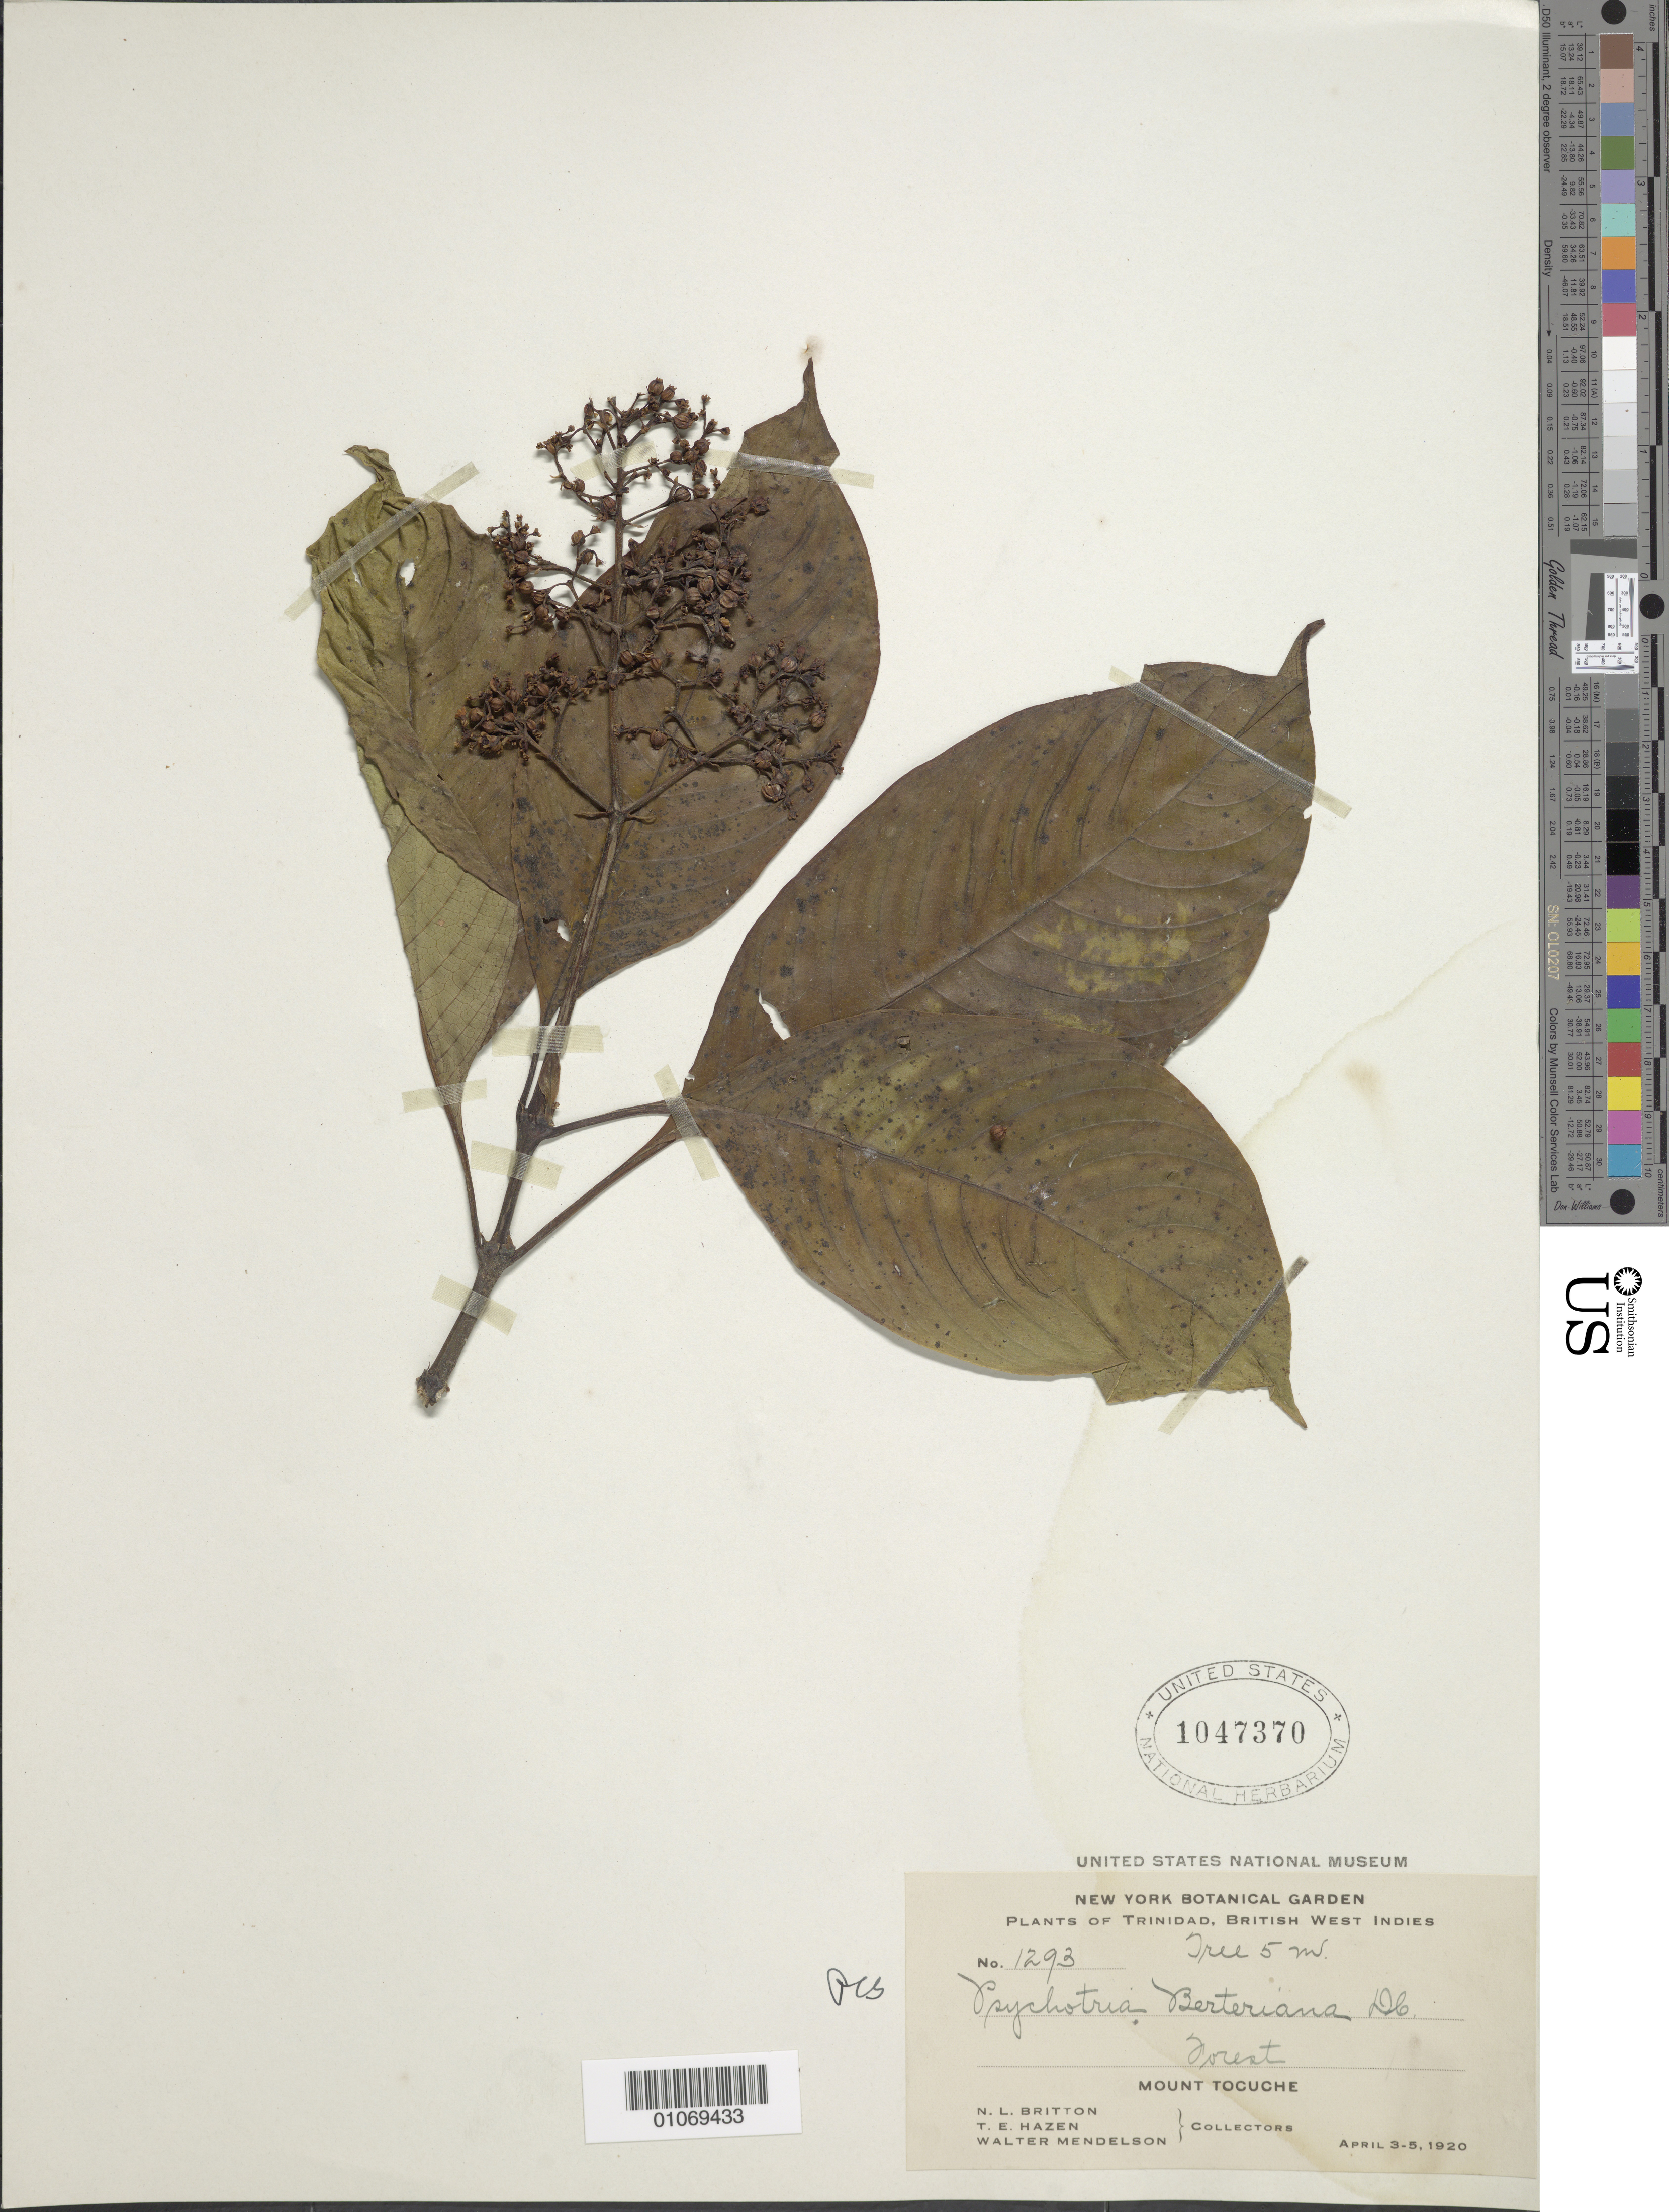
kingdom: Plantae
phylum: Tracheophyta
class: Magnoliopsida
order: Gentianales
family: Rubiaceae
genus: Psychotria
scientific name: Psychotria berteroana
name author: DC.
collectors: N. Britton, T. E. Hazen & W. Mendelson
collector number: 1293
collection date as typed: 03 Apr 1920 to 05 Apr 1920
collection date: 1920-04-03/1920-04-05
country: Trinidad and Tobago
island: Trinidad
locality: Mount Tocuche, forest.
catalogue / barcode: US 1047370